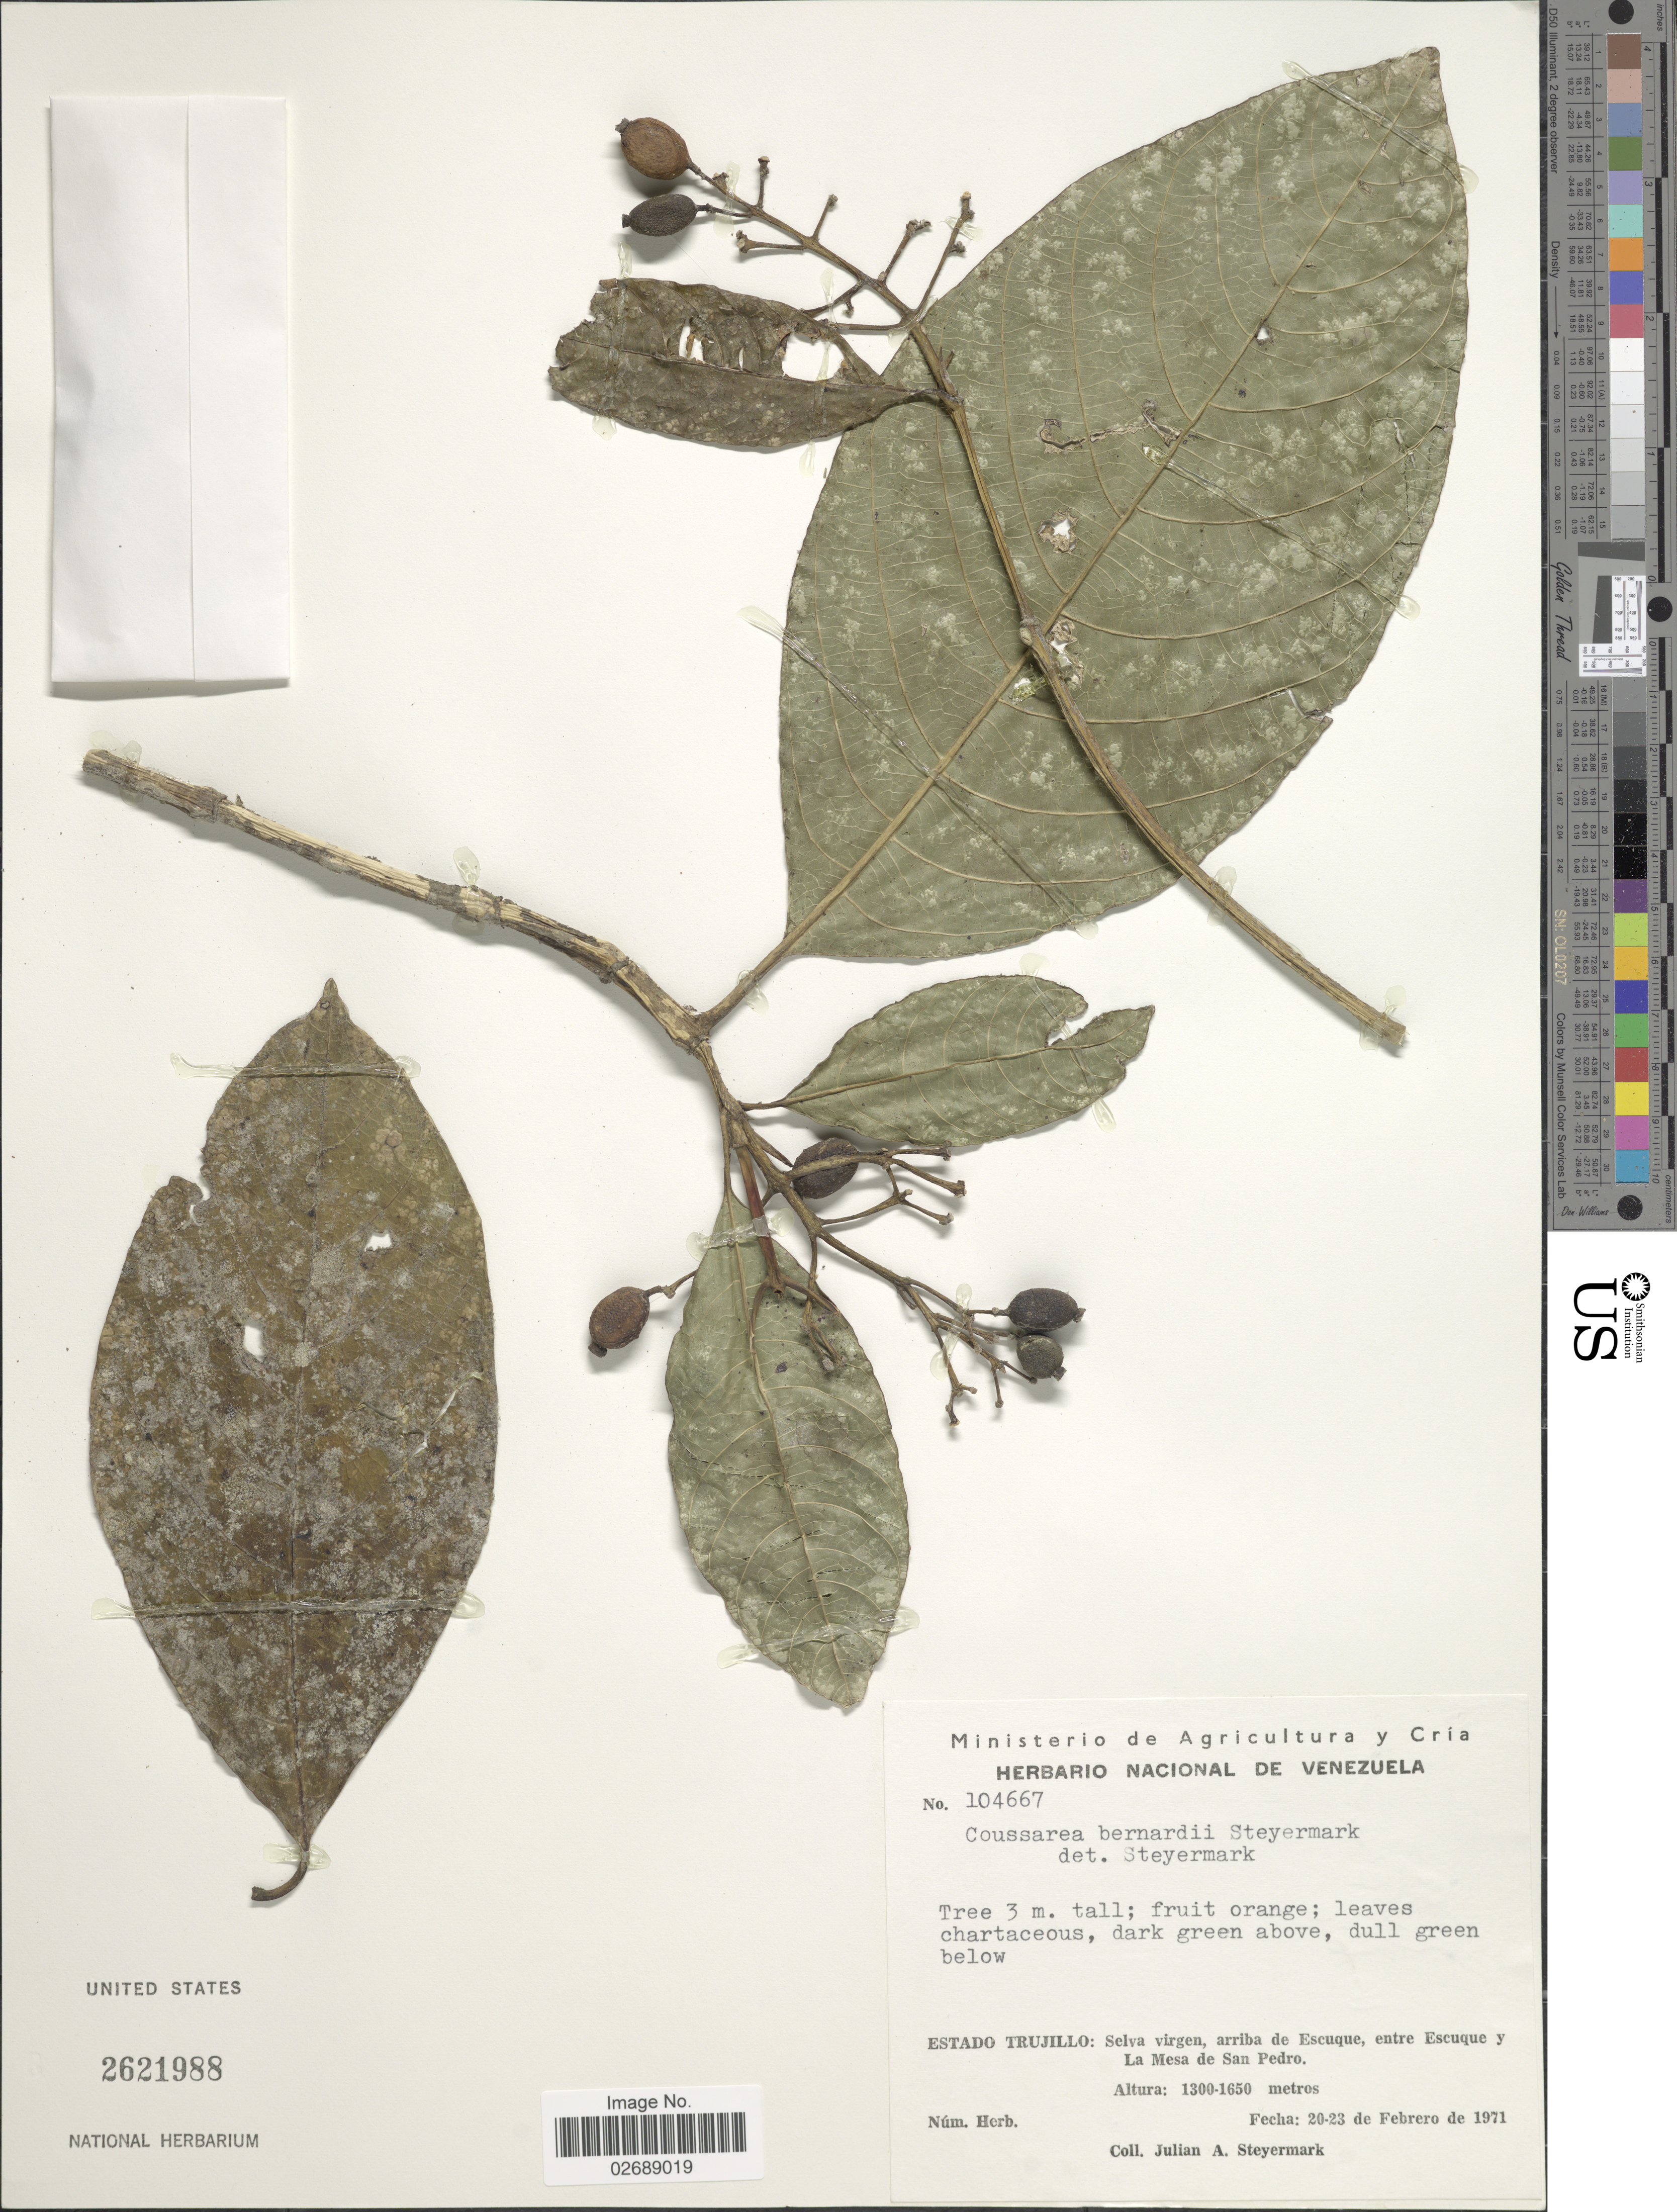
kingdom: Plantae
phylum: Tracheophyta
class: Magnoliopsida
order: Gentianales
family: Rubiaceae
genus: Coussarea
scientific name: Coussarea bernardii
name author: Steyerm.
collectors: J. Steyermark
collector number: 104667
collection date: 1971-02-20/1971-02-23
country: Venezuela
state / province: Trujillo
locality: Selva virgen, arriba de Escuque, entre Escuque y La Mesa de San Pedro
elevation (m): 1300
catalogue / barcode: US 2621988